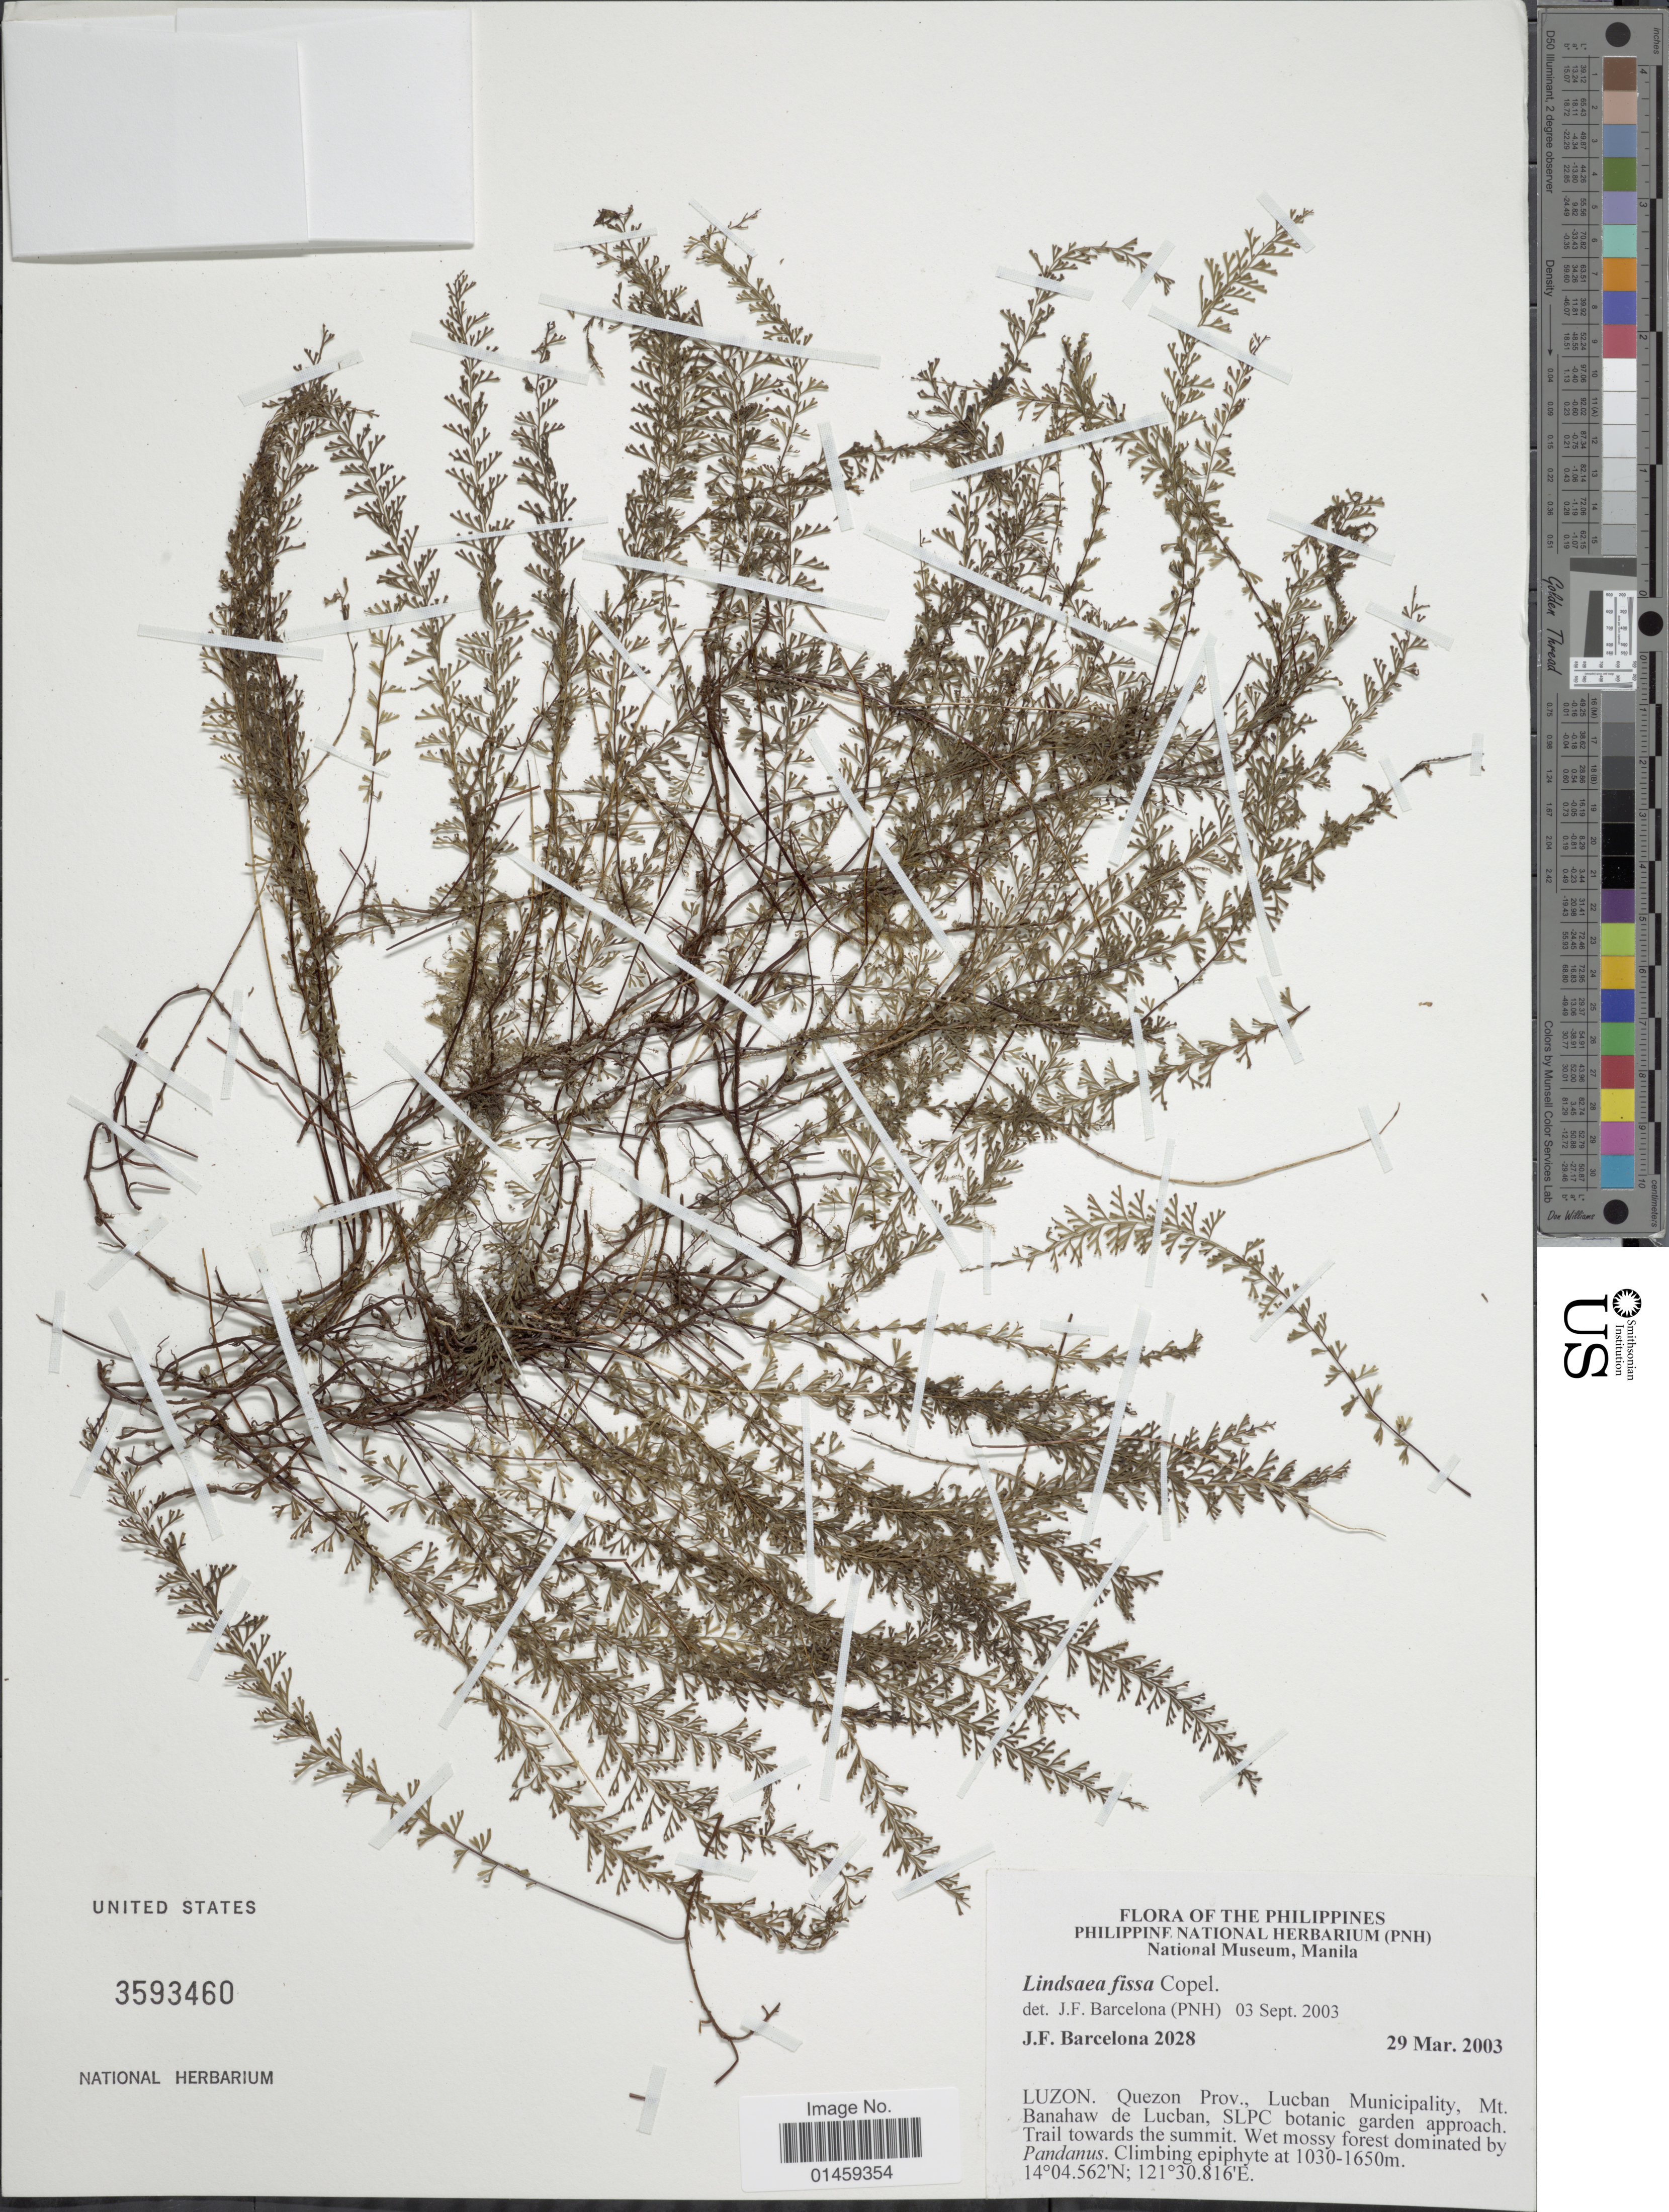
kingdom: Plantae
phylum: Tracheophyta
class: Polypodiopsida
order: Polypodiales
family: Lindsaeaceae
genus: Lindsaea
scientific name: Lindsaea fissa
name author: Copel.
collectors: J. F. Barcelona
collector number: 2028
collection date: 2003-03-29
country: Philippines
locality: Luzon. Quezon Prov., Lucban Municipality, Mt. Banahaw de Lucban, SLPC botanic garden approach. Trail towards the summit.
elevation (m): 1030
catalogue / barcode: US 3593460